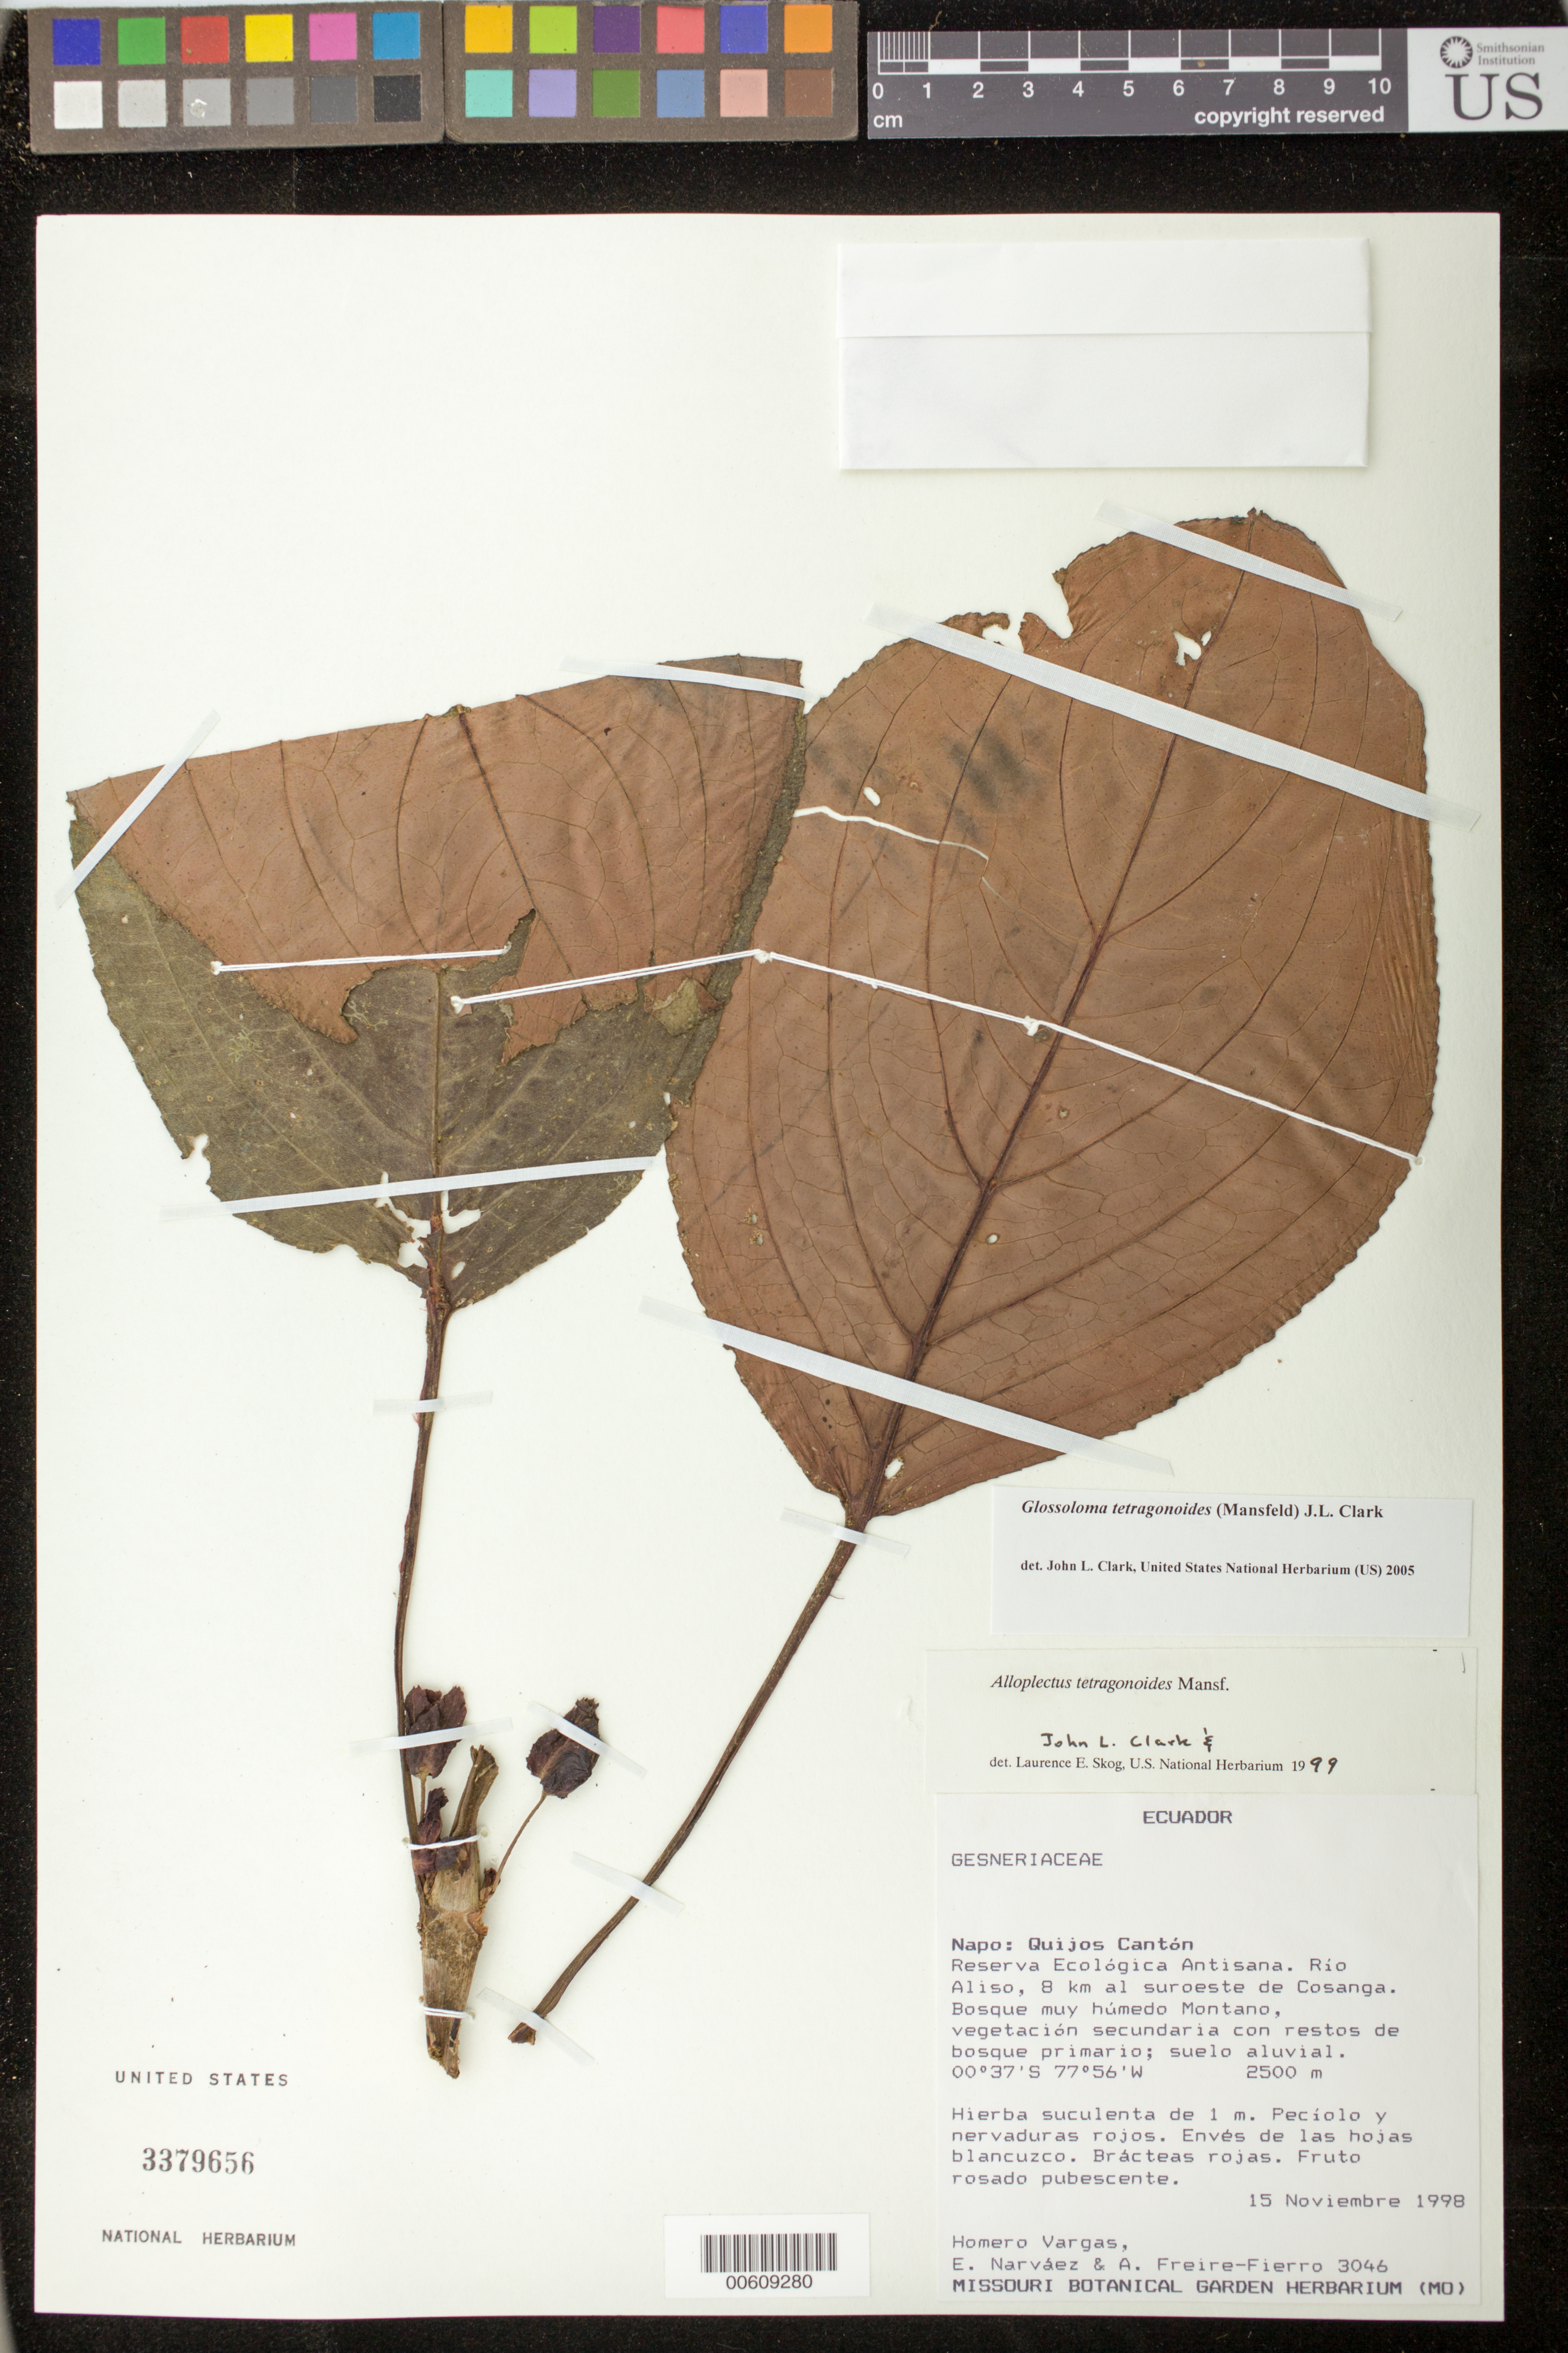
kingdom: Plantae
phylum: Tracheophyta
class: Magnoliopsida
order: Lamiales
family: Gesneriaceae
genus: Glossoloma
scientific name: Glossoloma tetragonoides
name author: (Mansf.) J.L. Clark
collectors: H. Vargas, E. Narváez & A. Freire-Fierro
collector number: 3046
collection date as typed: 15 Nov 1998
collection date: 1998-11-15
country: Ecuador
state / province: Napo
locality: Quijos Cantón; Reserva Ecológica Antisana, Río Aliso, 8 km al SW de Cosanga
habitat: Bosque muy húmedo montano, vegetación secundaria con restos de bosque primario; suelo aluvial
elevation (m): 2500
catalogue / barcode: US 3379656